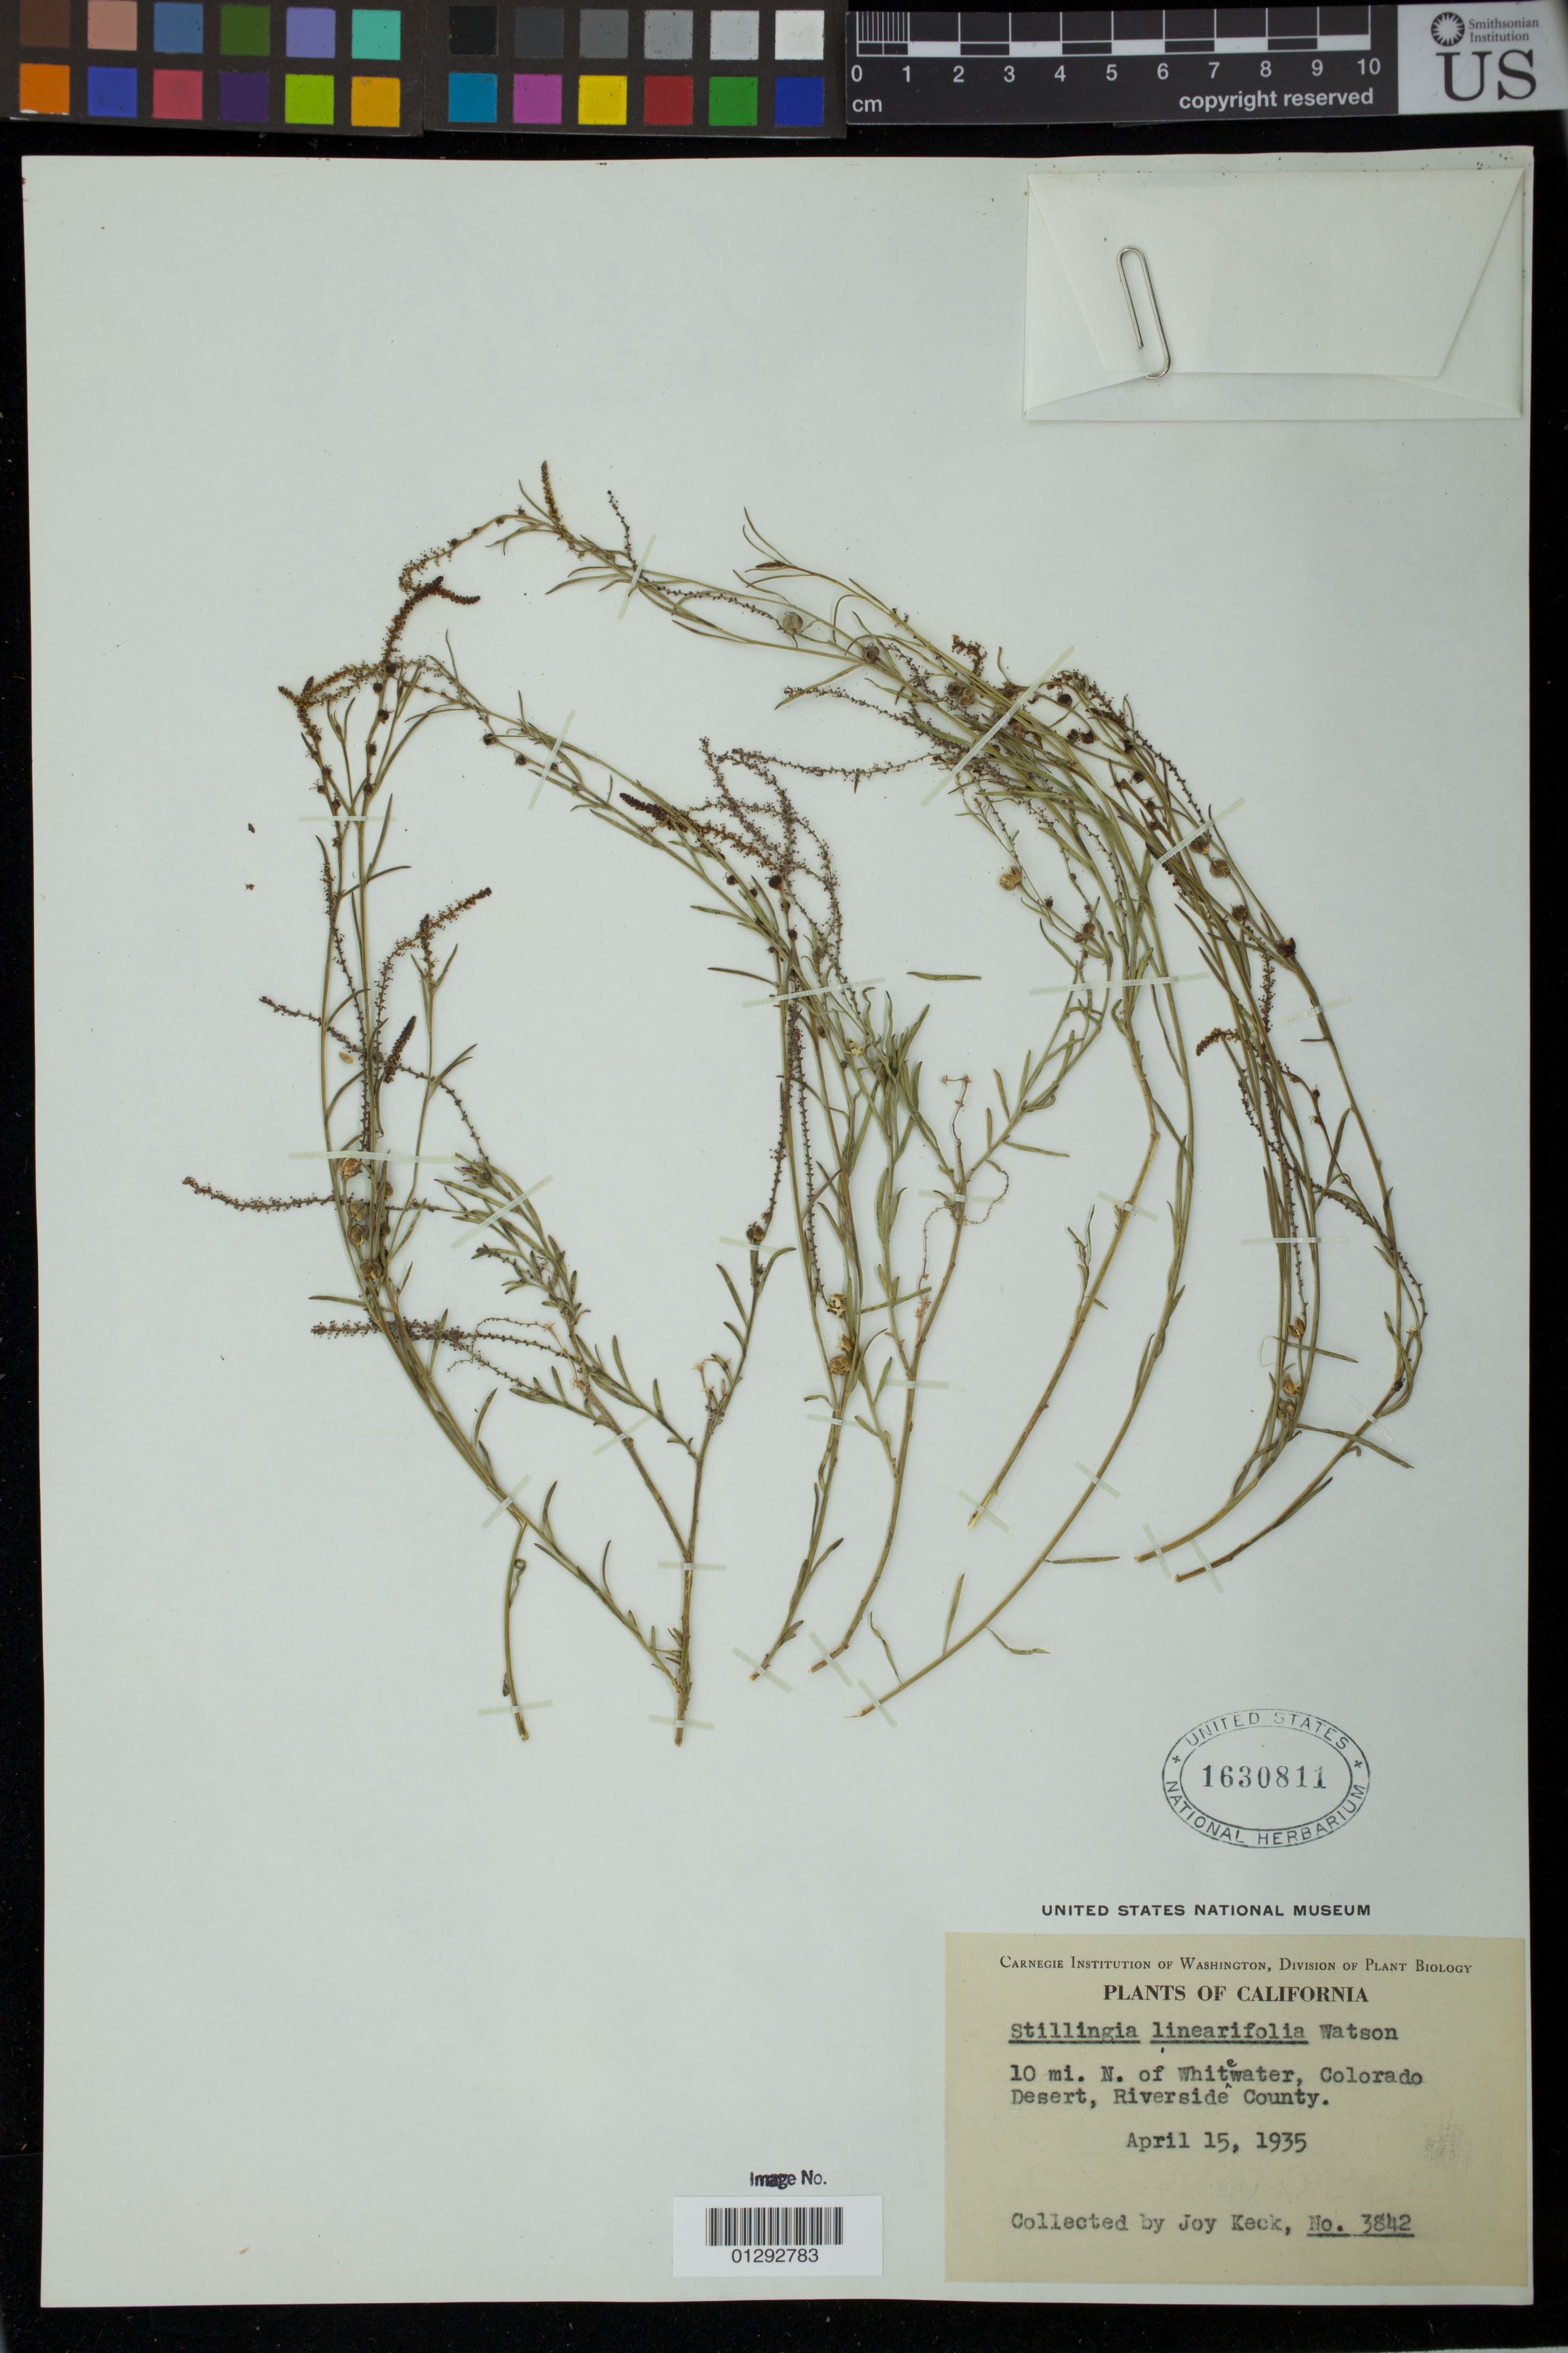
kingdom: Plantae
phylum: Tracheophyta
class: Magnoliopsida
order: Malpighiales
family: Euphorbiaceae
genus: Stillingia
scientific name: Stillingia linearifolia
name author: S. Watson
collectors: J. Keck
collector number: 3842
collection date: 1935-04-15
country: United States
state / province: California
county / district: Riverside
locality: Riverside County: 10 mi. N. of whitewater, Colorado Desert.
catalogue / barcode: US 1630811